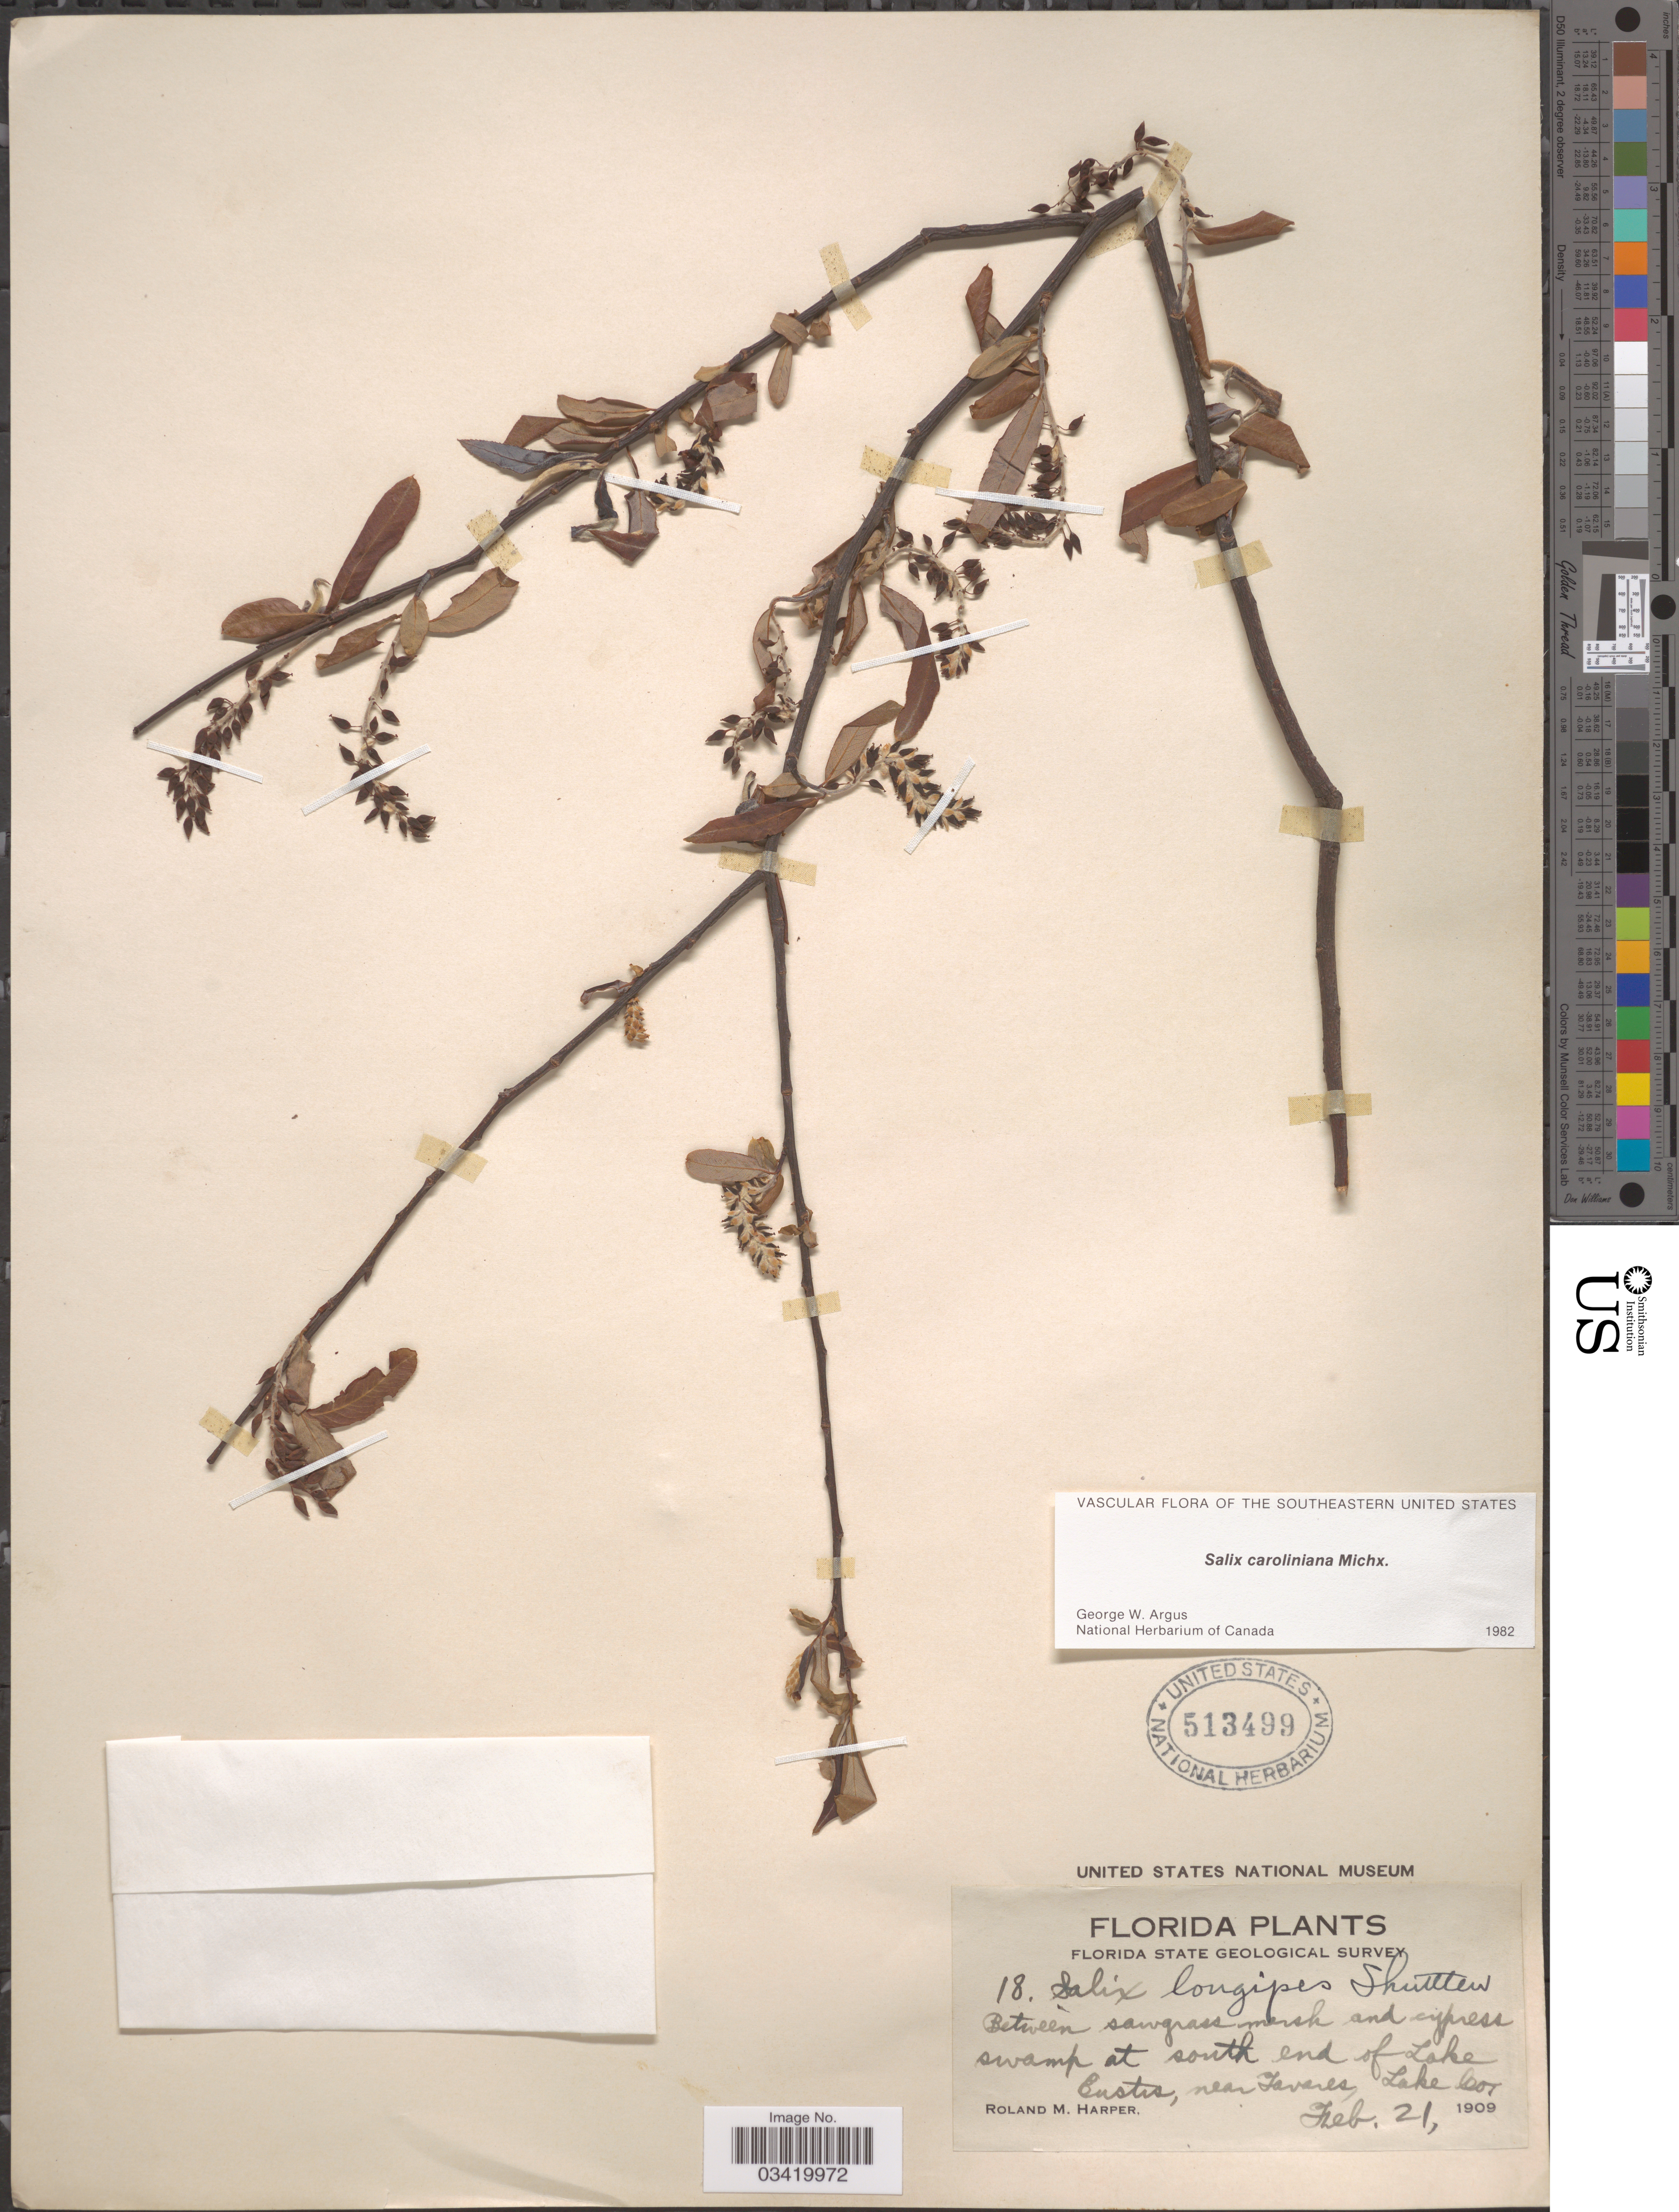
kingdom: Plantae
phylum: Tracheophyta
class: Magnoliopsida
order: Malpighiales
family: Salicaceae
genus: Salix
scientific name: Salix caroliniana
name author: Michx.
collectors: R. Harper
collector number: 18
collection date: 1909-02-21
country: United States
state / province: Florida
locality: Between sawgrass marsh and cypress swamp at south end of Lake Eustis, near Tavares, Lake Co.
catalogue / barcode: US 513499